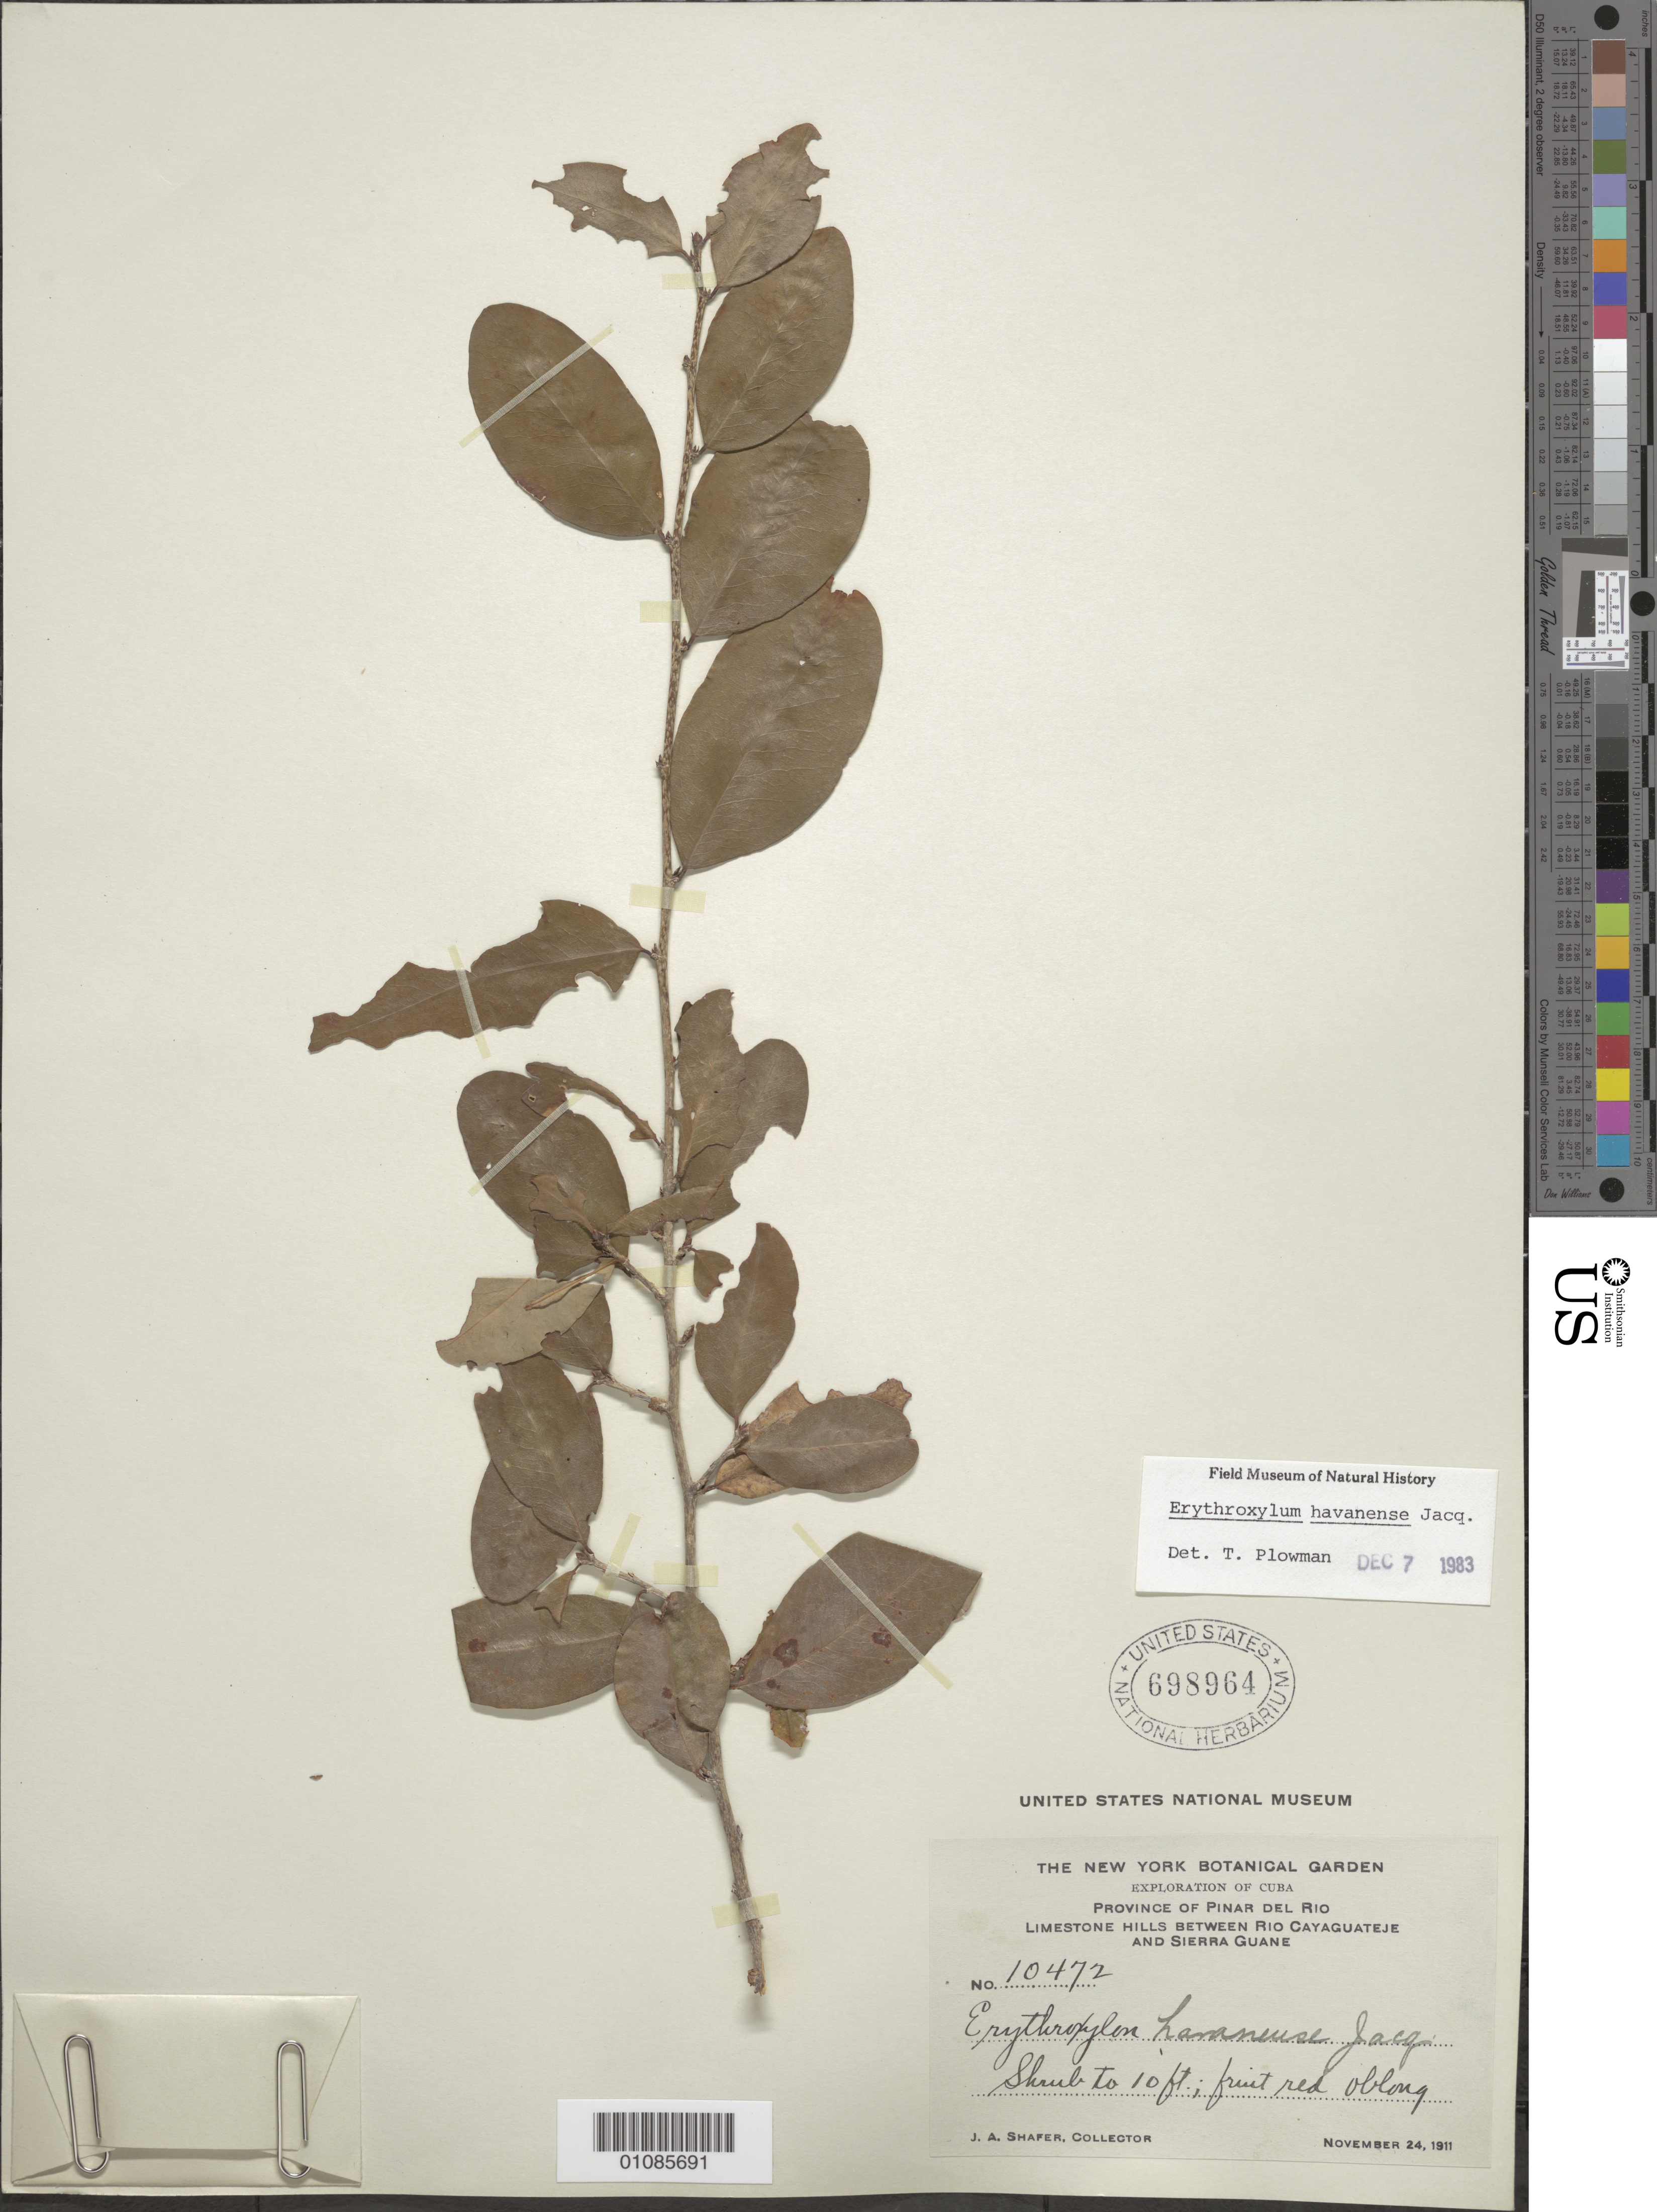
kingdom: Plantae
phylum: Tracheophyta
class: Magnoliopsida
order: Malpighiales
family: Erythroxylaceae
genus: Erythroxylum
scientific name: Erythroxylum havanense var. havanense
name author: Jacq.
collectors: J. A. Shafer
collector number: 10472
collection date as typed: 24 Nov 1911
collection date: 1911-11-24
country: Cuba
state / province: Pinar del Rio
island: Cuba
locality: Pinar del Rio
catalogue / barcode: US 698964